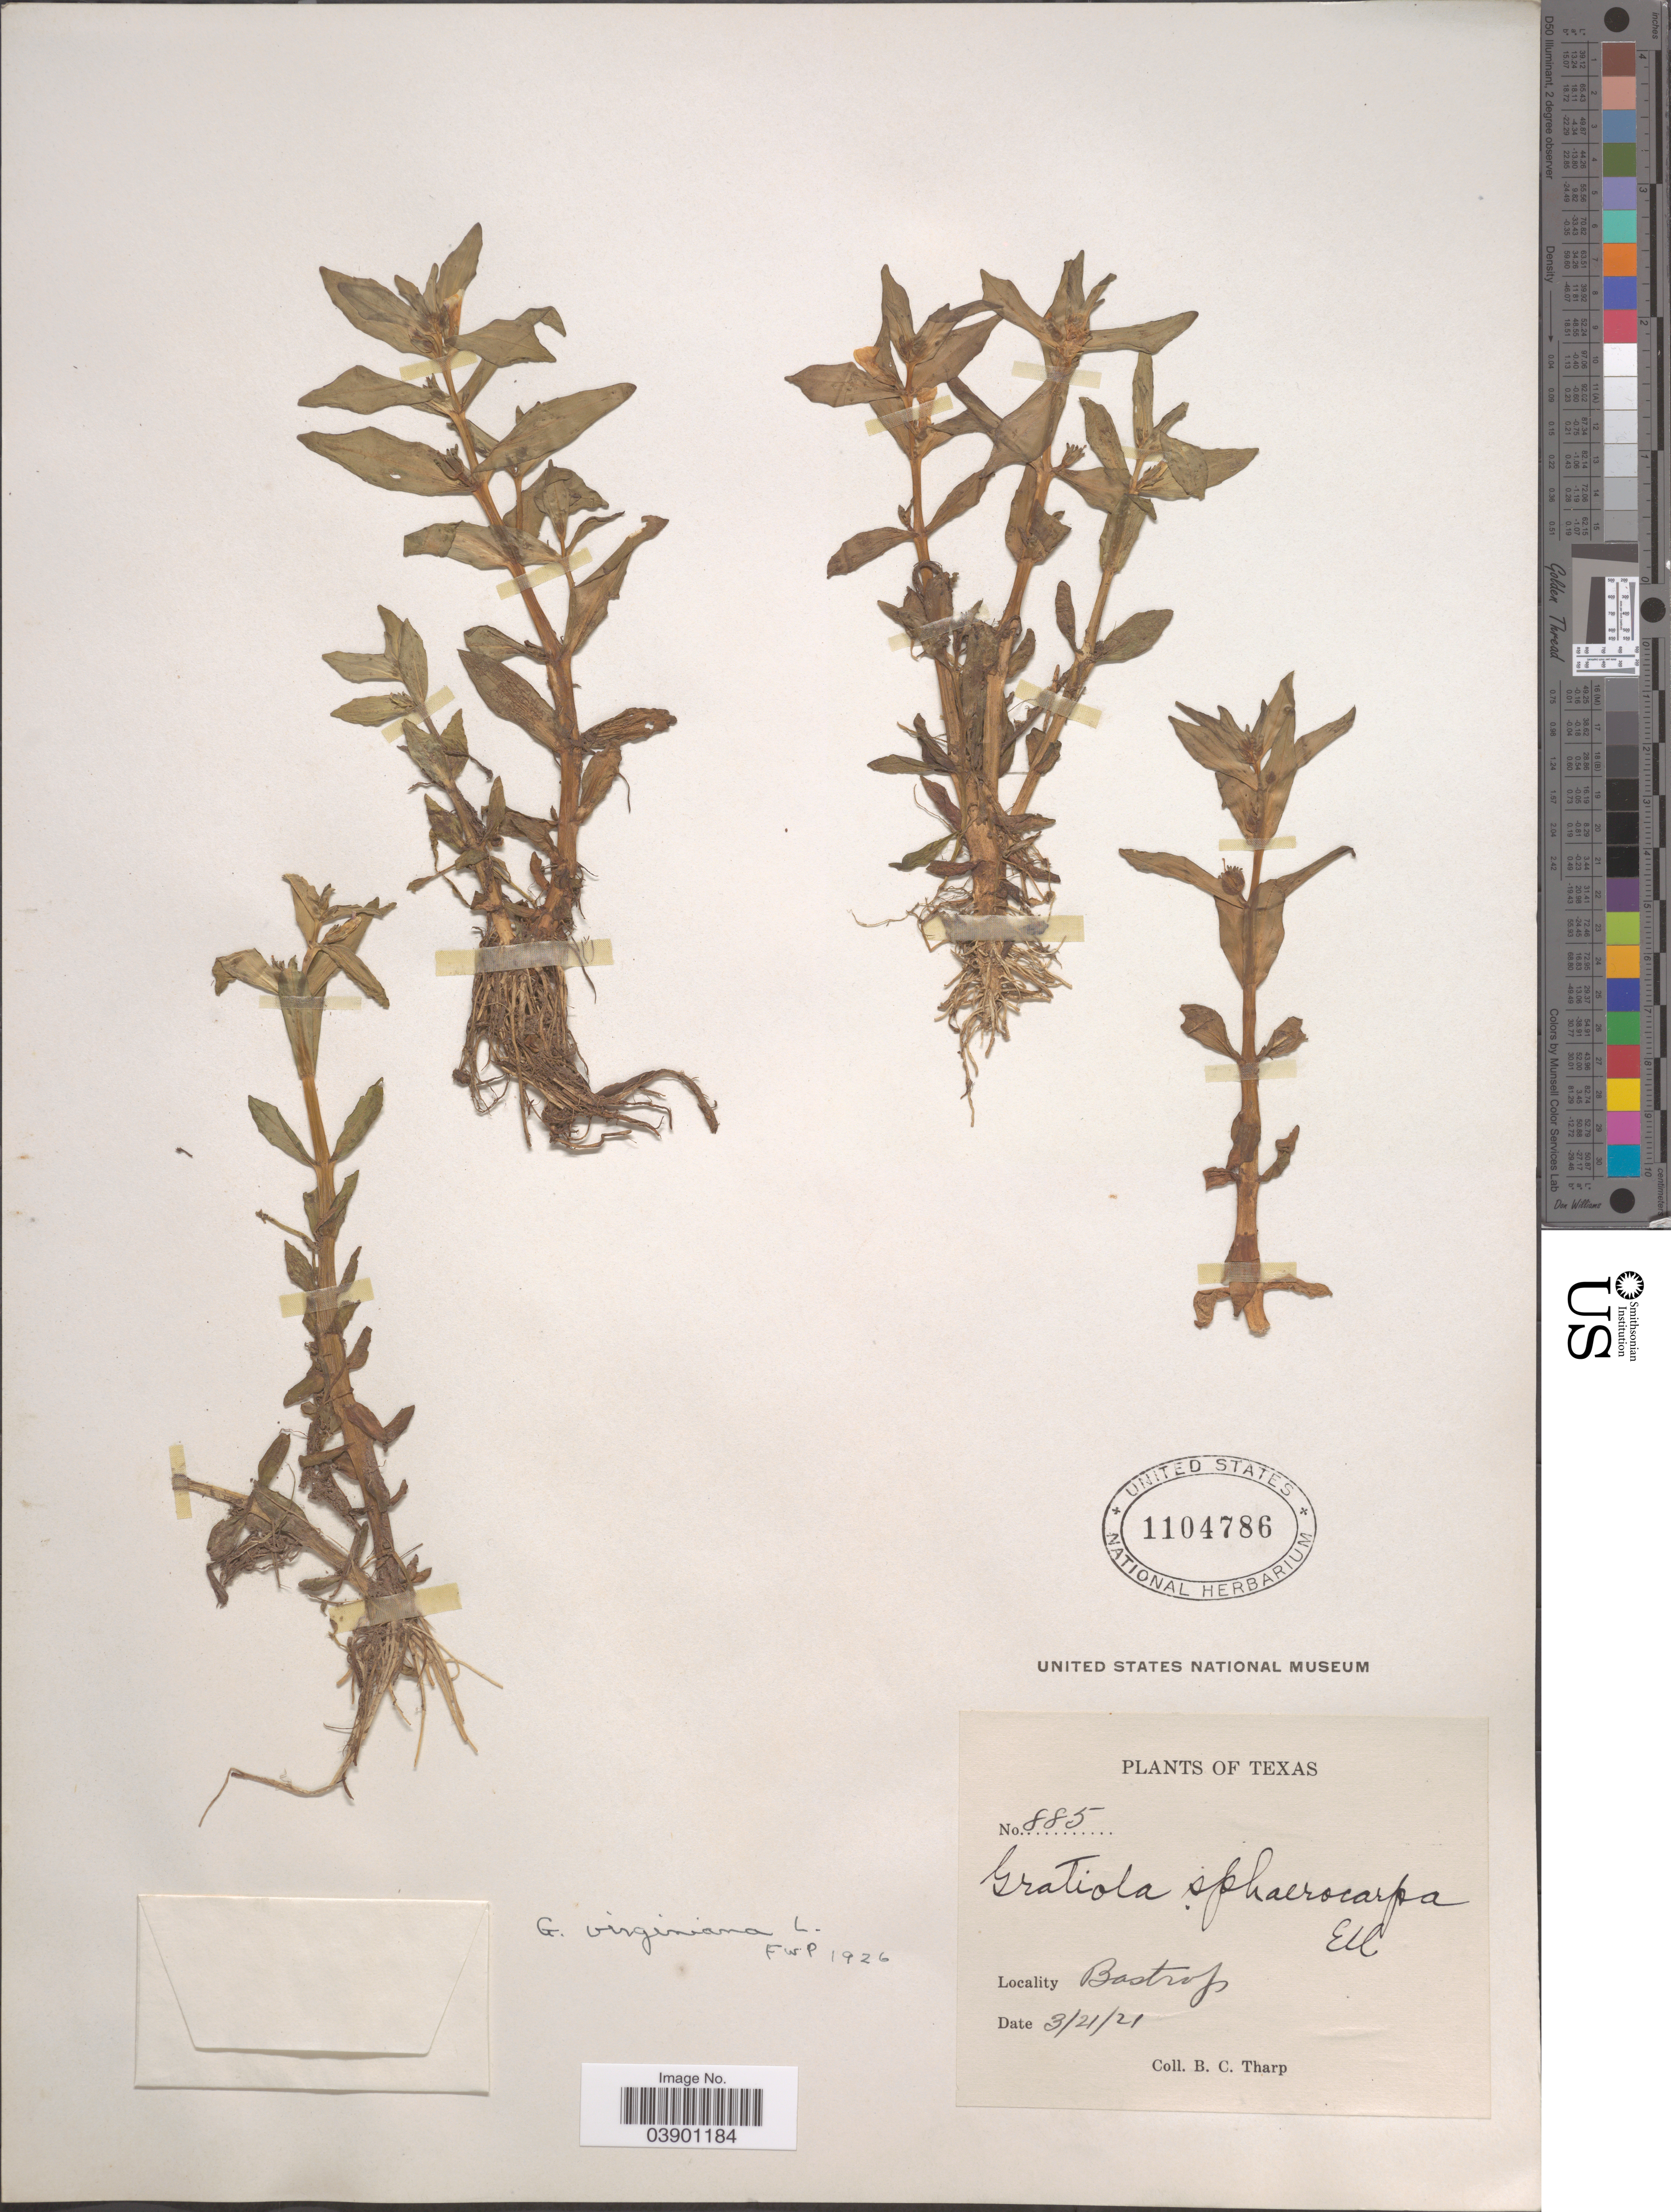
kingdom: Plantae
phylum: Tracheophyta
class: Magnoliopsida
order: Lamiales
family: Plantaginaceae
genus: Gratiola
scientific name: Gratiola virginiana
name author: L.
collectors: B. C. Tharp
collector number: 885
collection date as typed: Transcribed d/m/y: 21/3/21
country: United States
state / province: Texas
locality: Bastrop.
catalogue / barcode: US 1104786